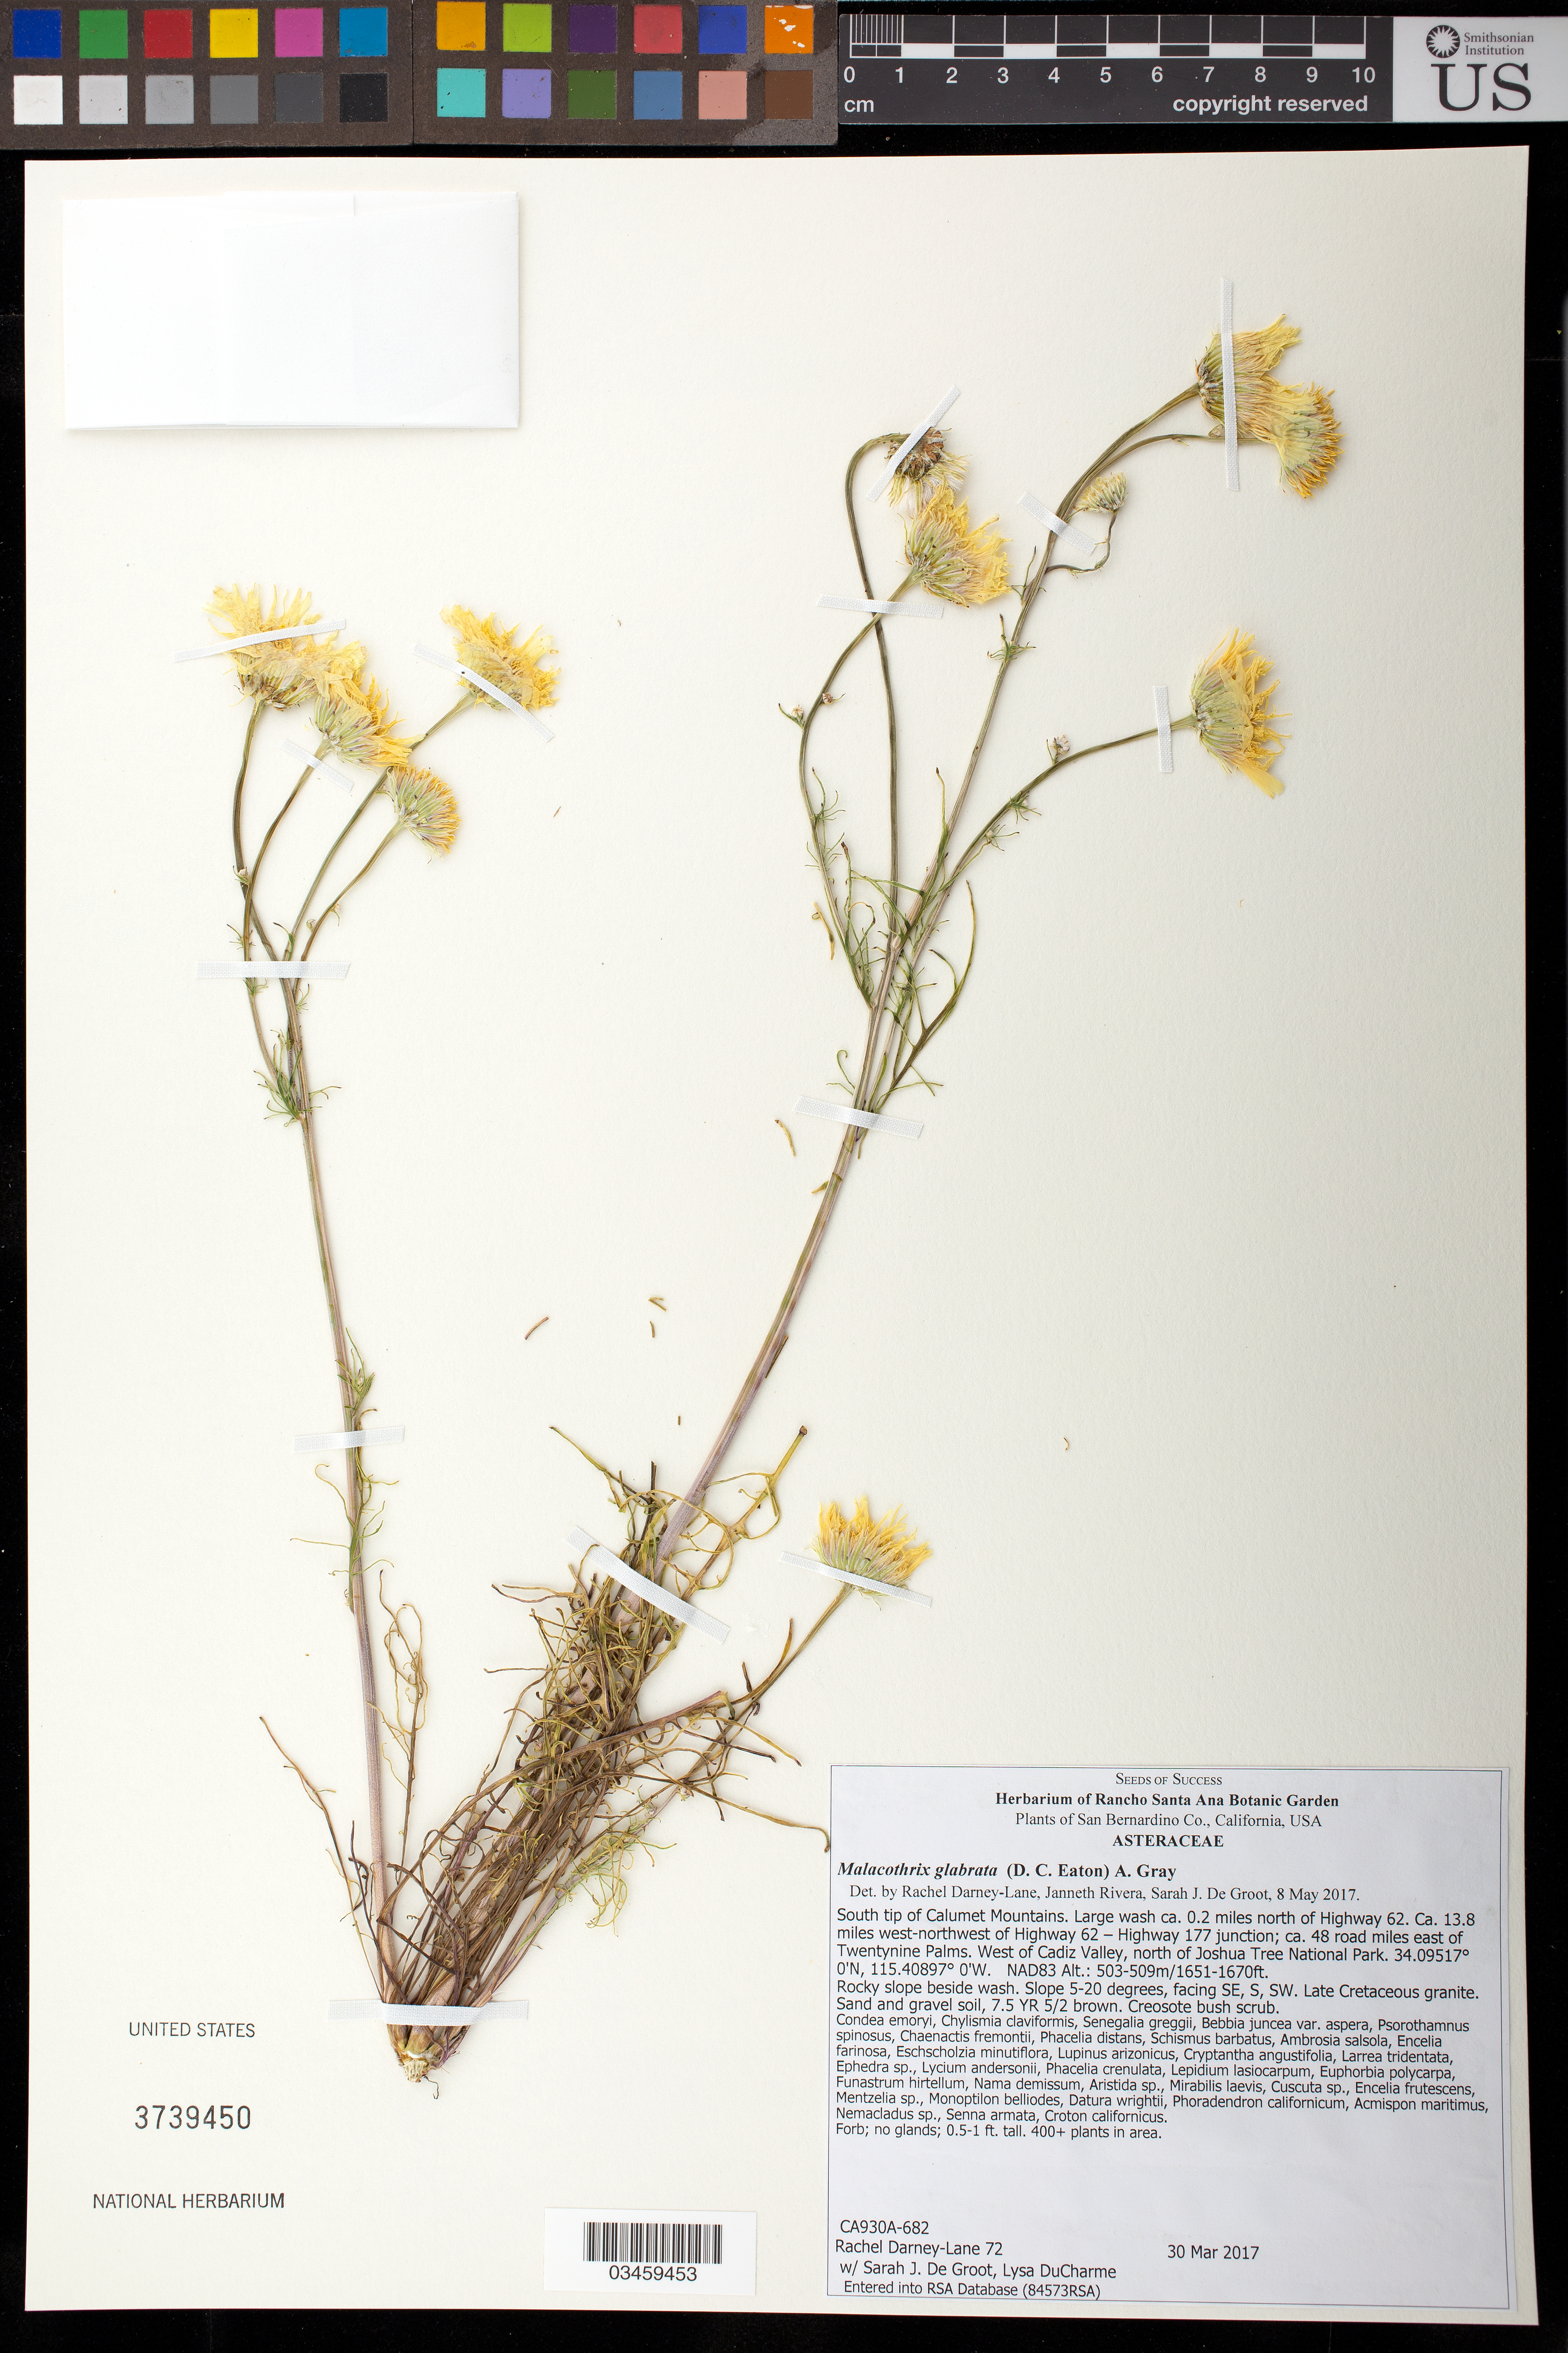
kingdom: Plantae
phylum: Tracheophyta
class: Magnoliopsida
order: Asterales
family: Asteraceae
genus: Malacothrix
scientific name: Malacothrix glabrata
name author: (A. Gray ex D.C. Eaton) A. Gray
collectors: R. Darney-Lane, S. De Groot & L. DuCharme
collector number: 72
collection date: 2017-03-30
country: United States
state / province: California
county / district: San Bernardino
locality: S tip of Calumet Mts, 0.2 mi N of Hwy 62, 13.8 mi WNW of Hwy 62-Hwy 177 jct, 48 road mi E of Twentynine Palms, W of Cadiz Valley, N of Joshua Tree National Park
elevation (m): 503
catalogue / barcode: US 3739450